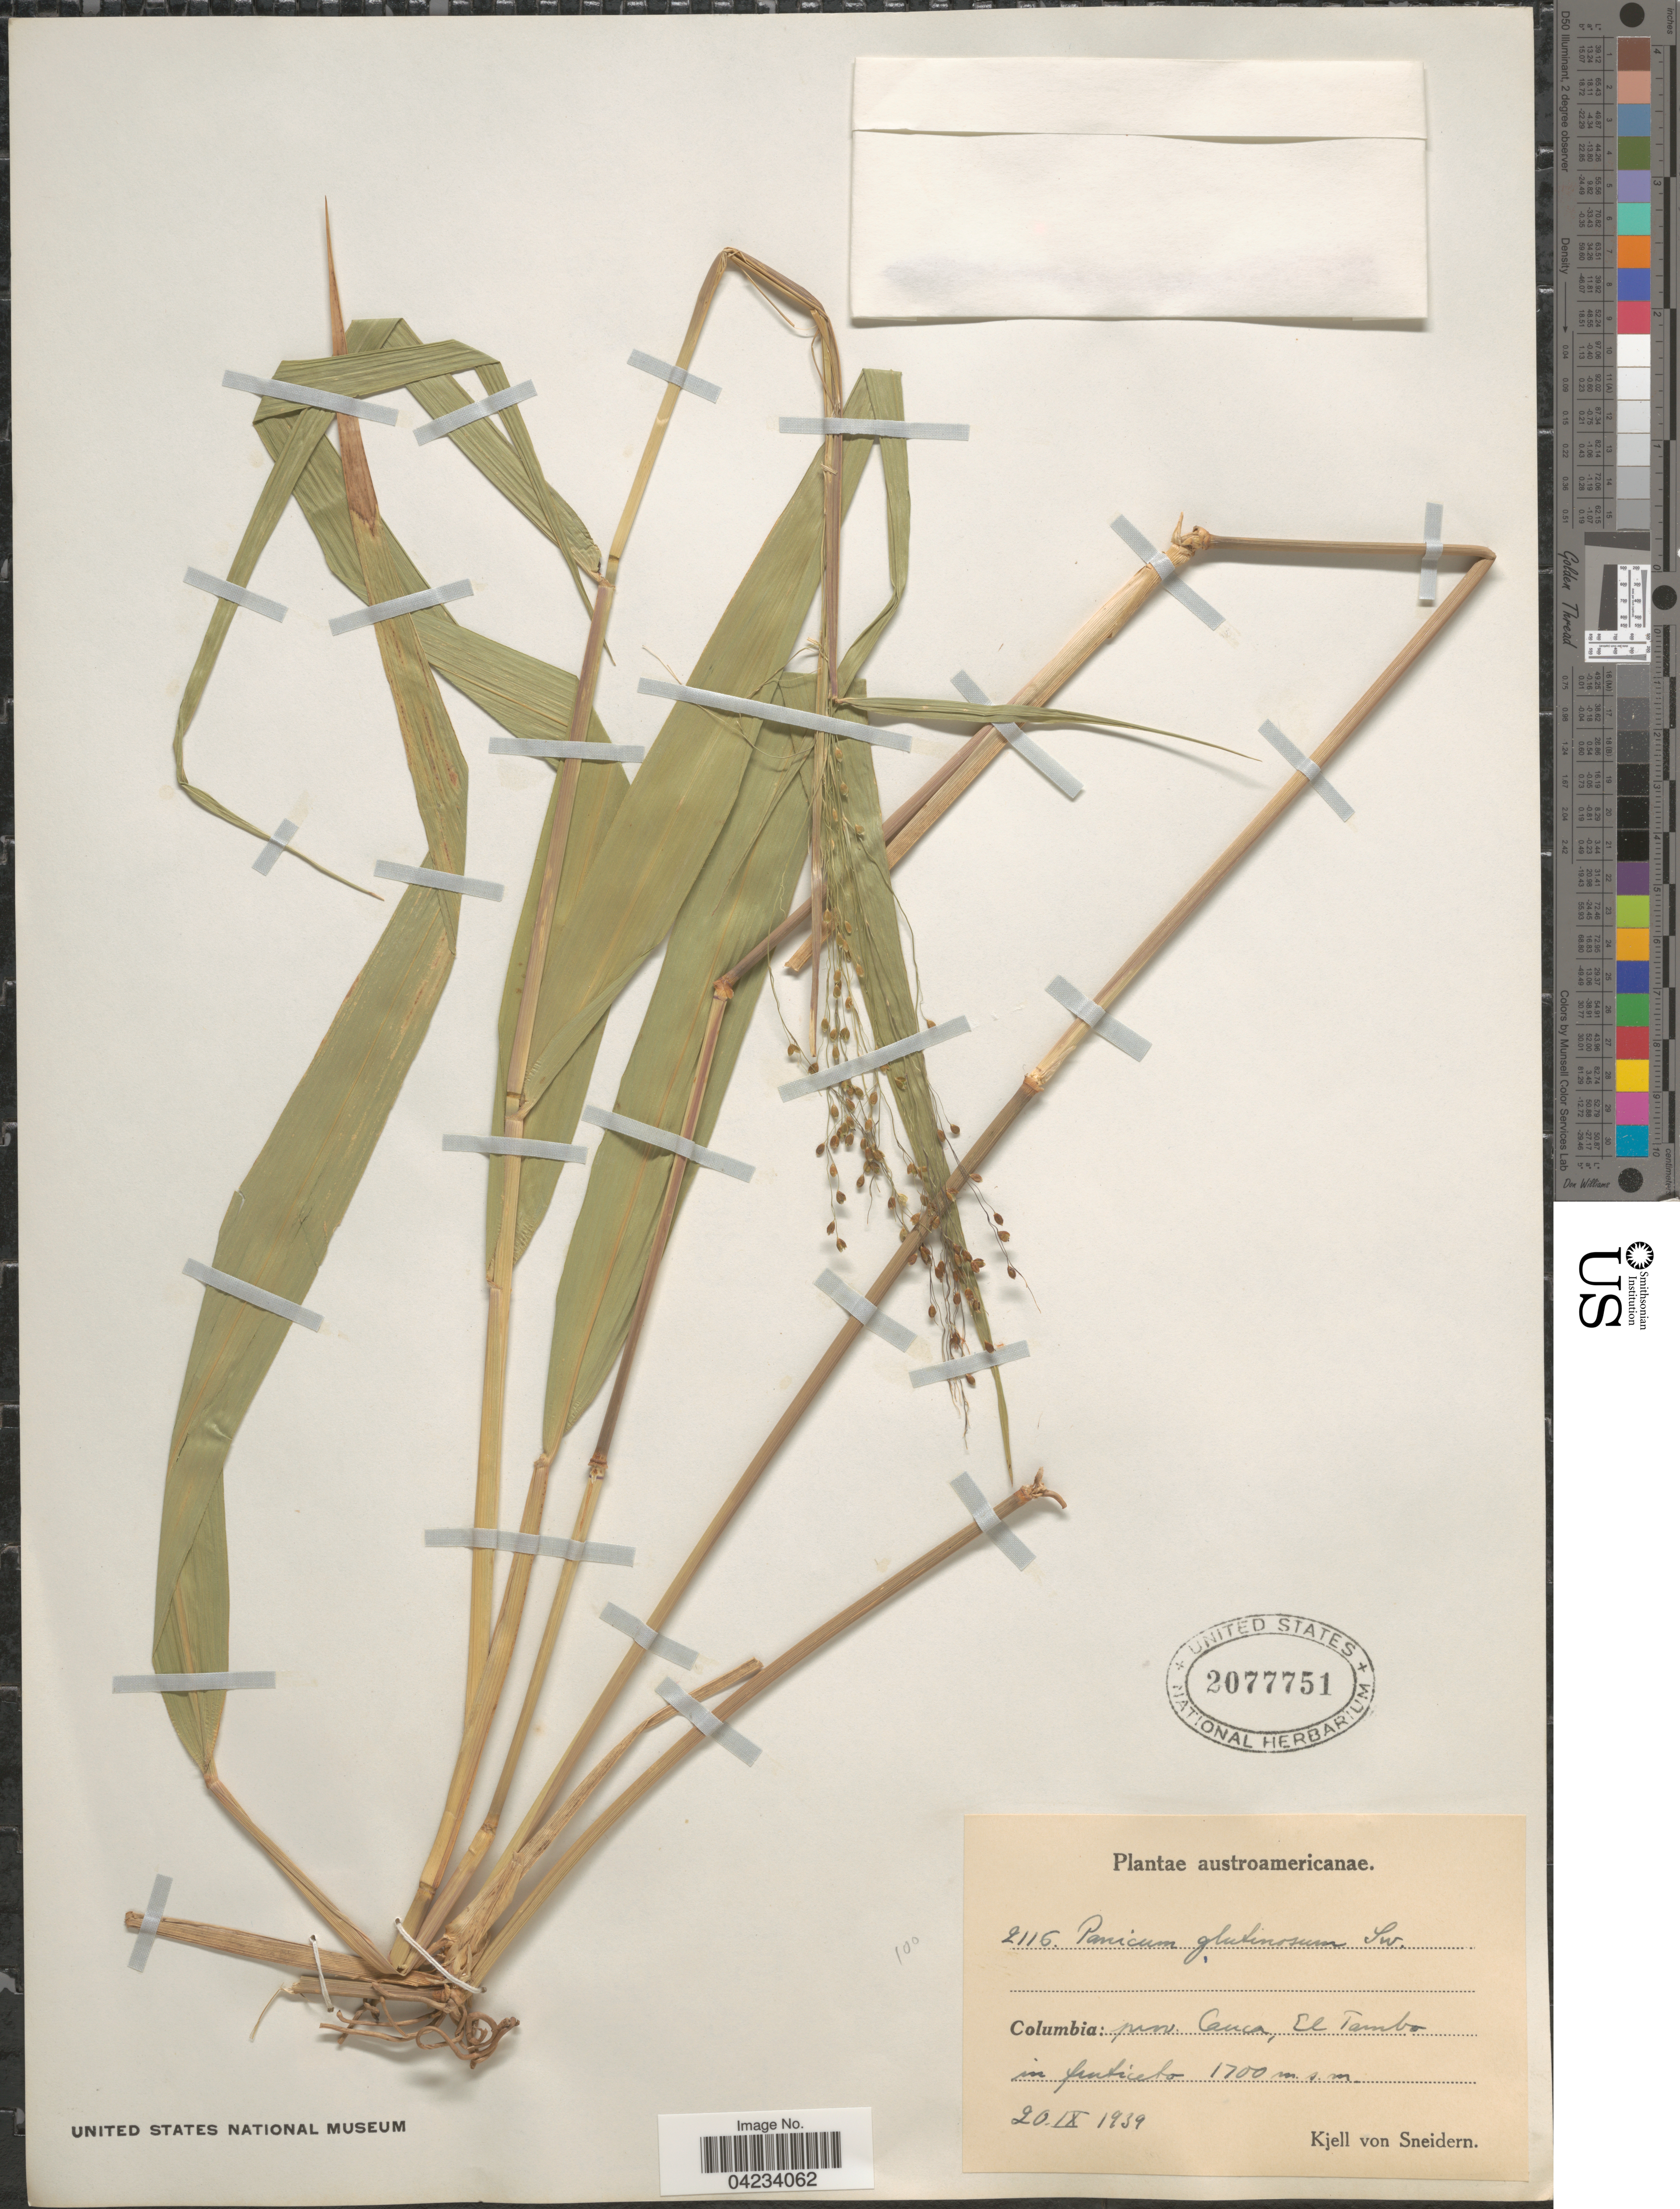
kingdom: Plantae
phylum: Tracheophyta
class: Liliopsida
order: Poales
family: Poaceae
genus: Homolepis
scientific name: Homolepis glutinosa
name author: (Sw.) Zuloaga & Soderstr.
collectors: K. von Sneidern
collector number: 2116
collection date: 1939-09-20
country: Colombia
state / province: Cauca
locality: Austroamericanae. El Tambo.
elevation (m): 1700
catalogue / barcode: US 2077751